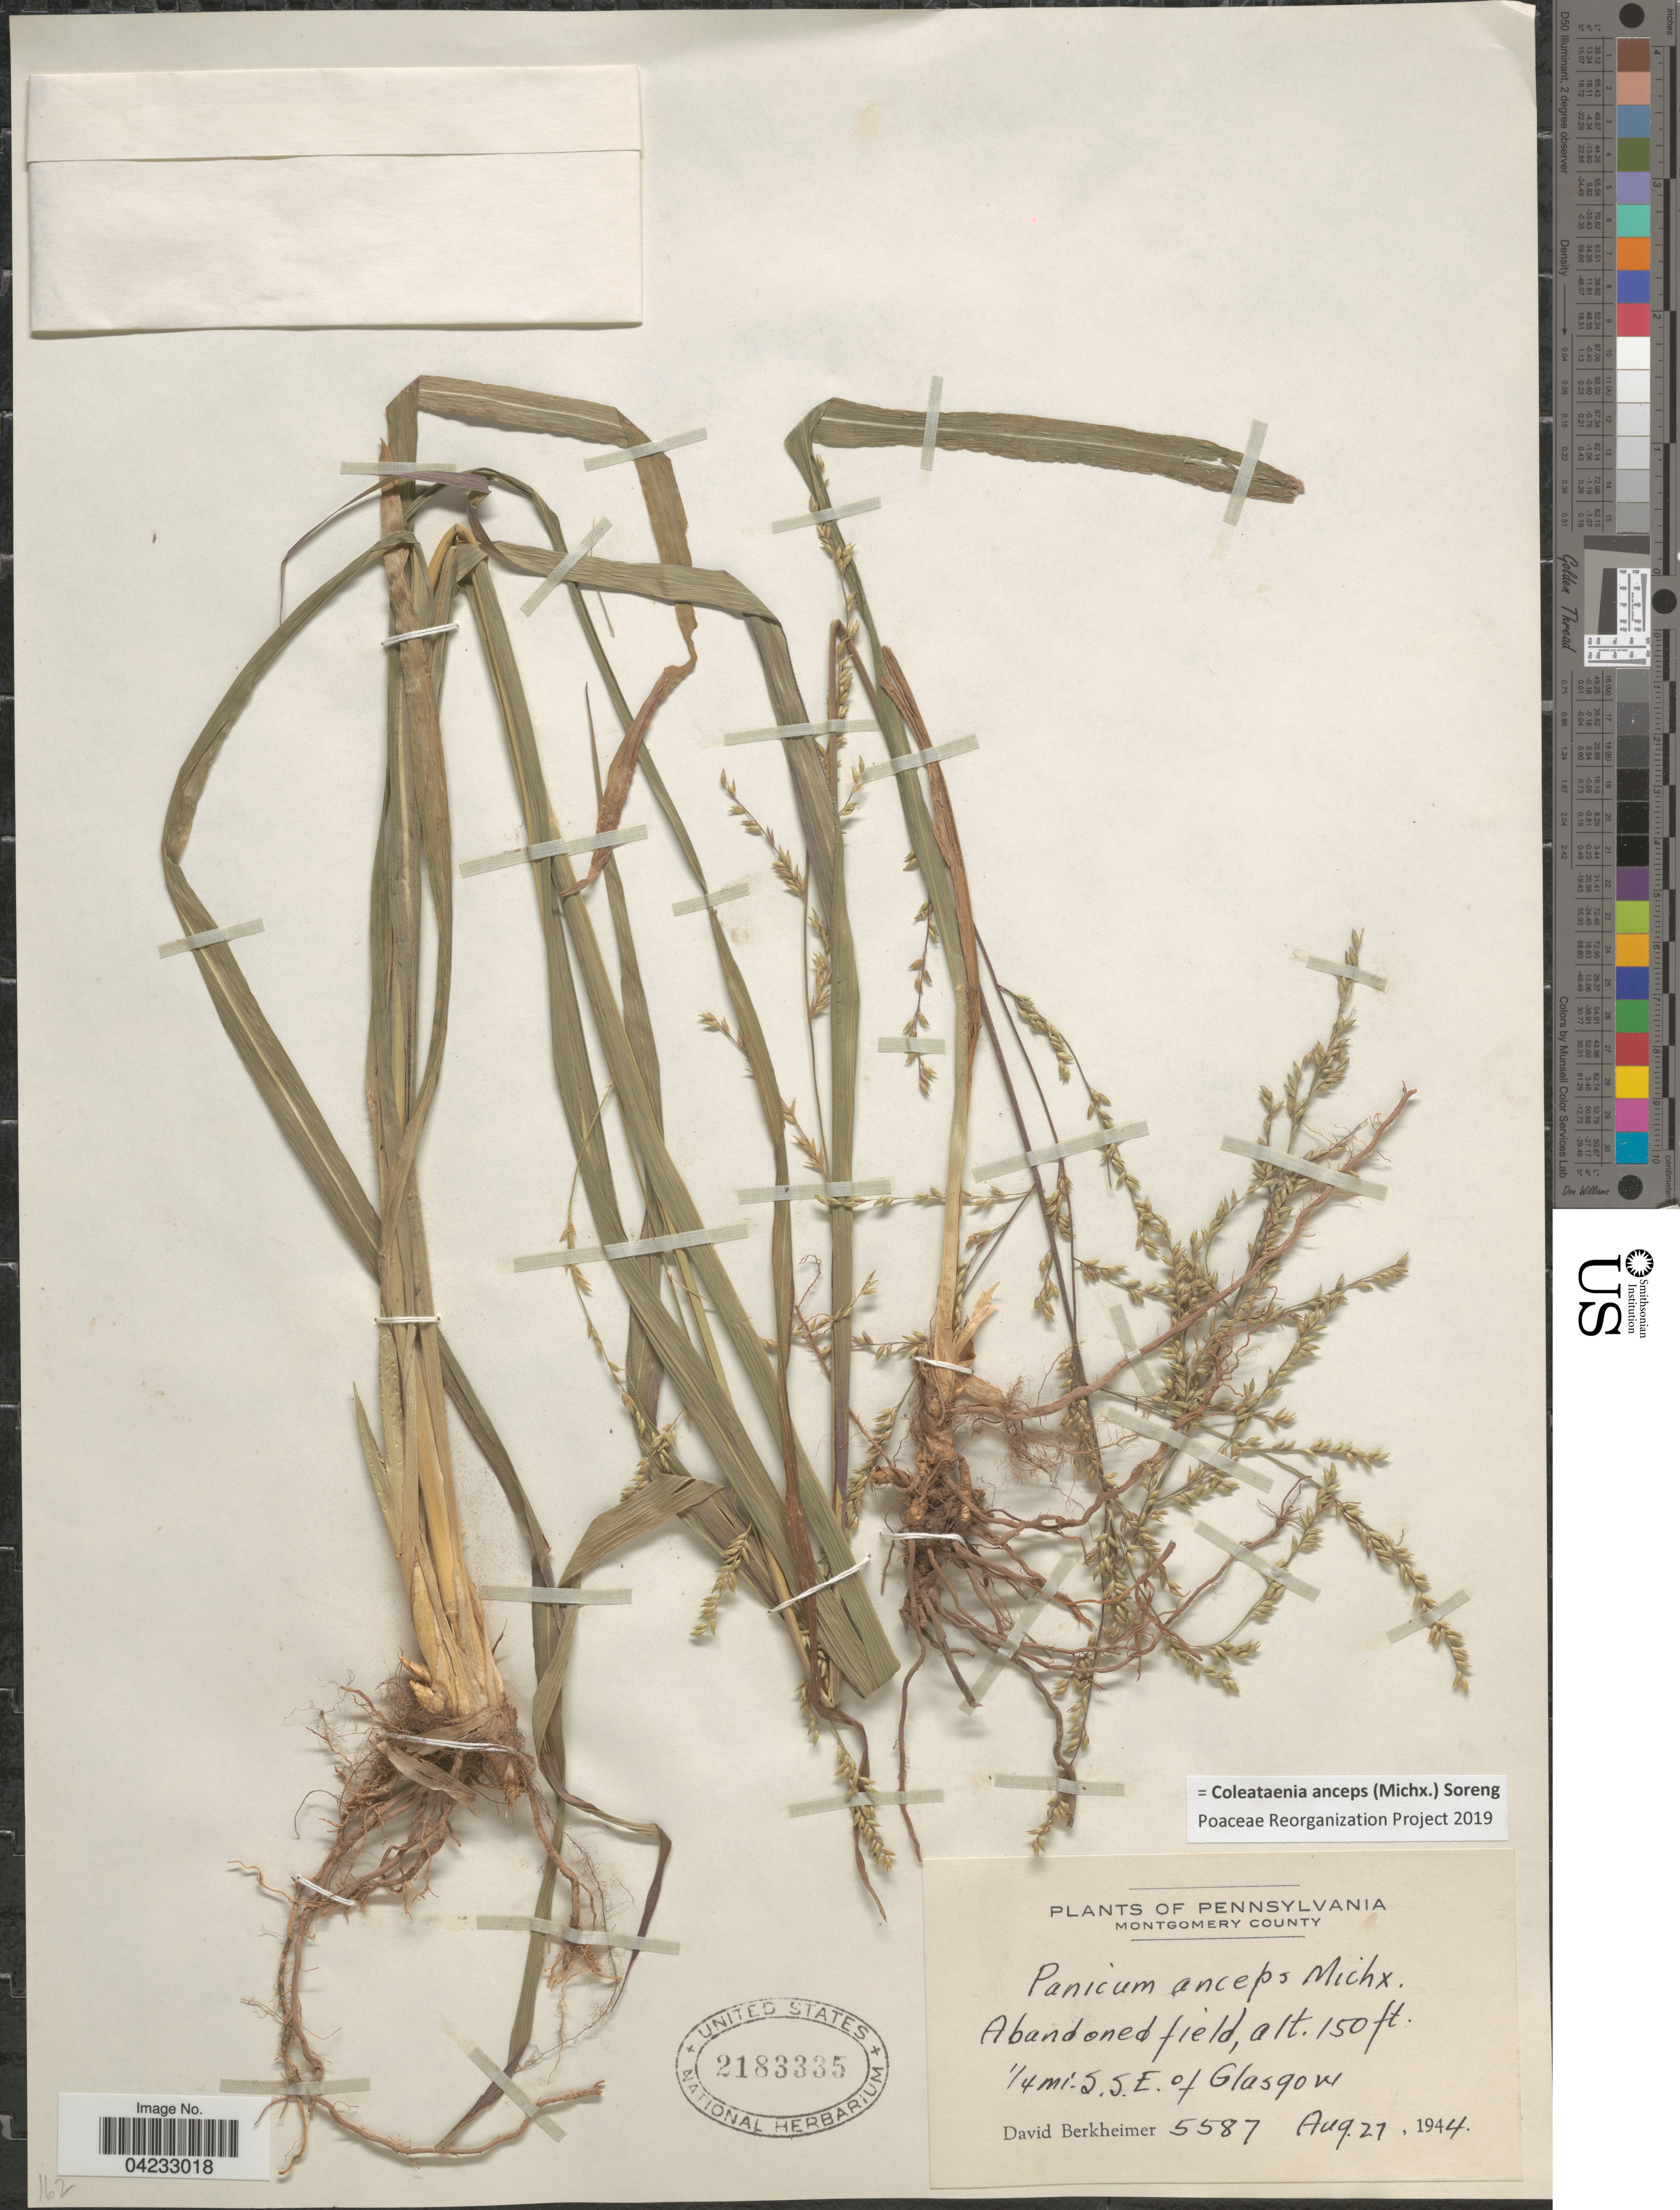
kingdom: Plantae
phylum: Tracheophyta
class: Liliopsida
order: Poales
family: Poaceae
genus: Coleataenia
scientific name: Coleataenia anceps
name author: (Michx.) Soreng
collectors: D. Berkheimer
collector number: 5587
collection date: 1944-08-27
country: United States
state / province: Pennsylvania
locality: Montgomery County. ¼ mi. S.S.E. of Glasgow.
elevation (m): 46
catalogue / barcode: US 2183335